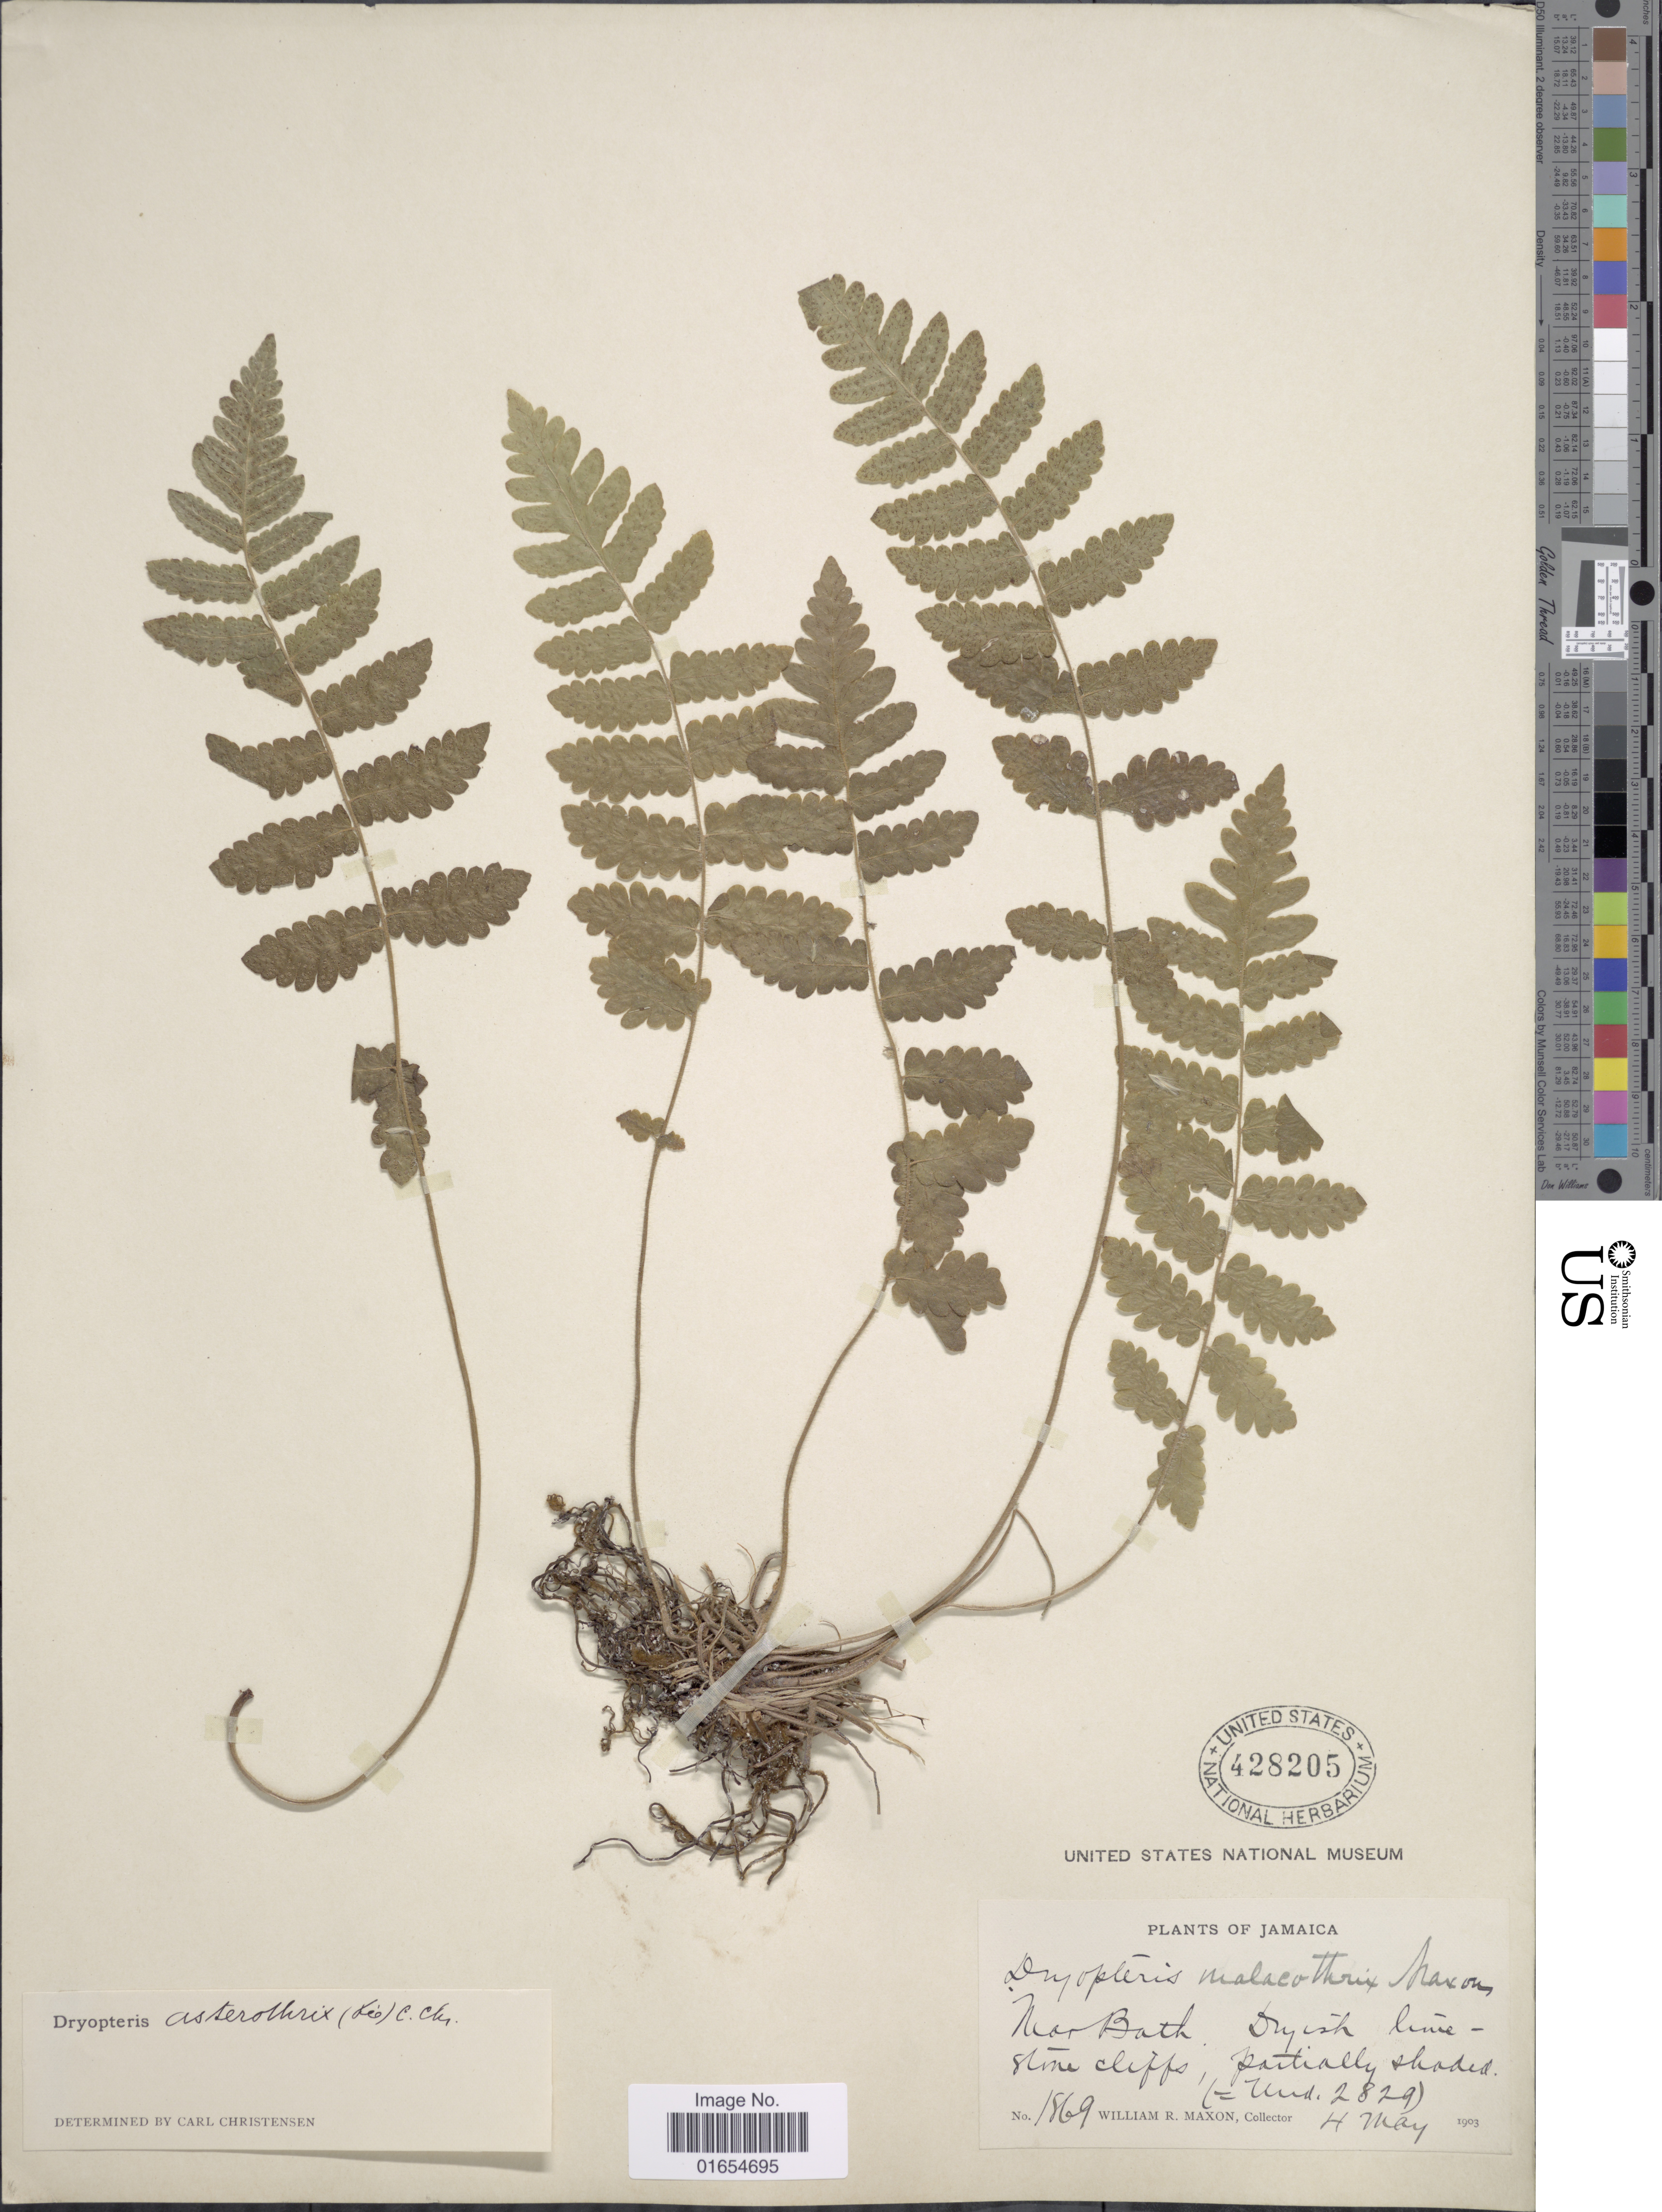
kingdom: Plantae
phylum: Tracheophyta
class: Polypodiopsida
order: Polypodiales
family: Thelypteridaceae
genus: Goniopteris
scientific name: Goniopteris pellita (Willd.) comb. nov., ined 2015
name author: (Willd.)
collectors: W. R. Maxon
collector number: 1869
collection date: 1903-05-04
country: Jamaica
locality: Near Bath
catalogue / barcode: US 428205